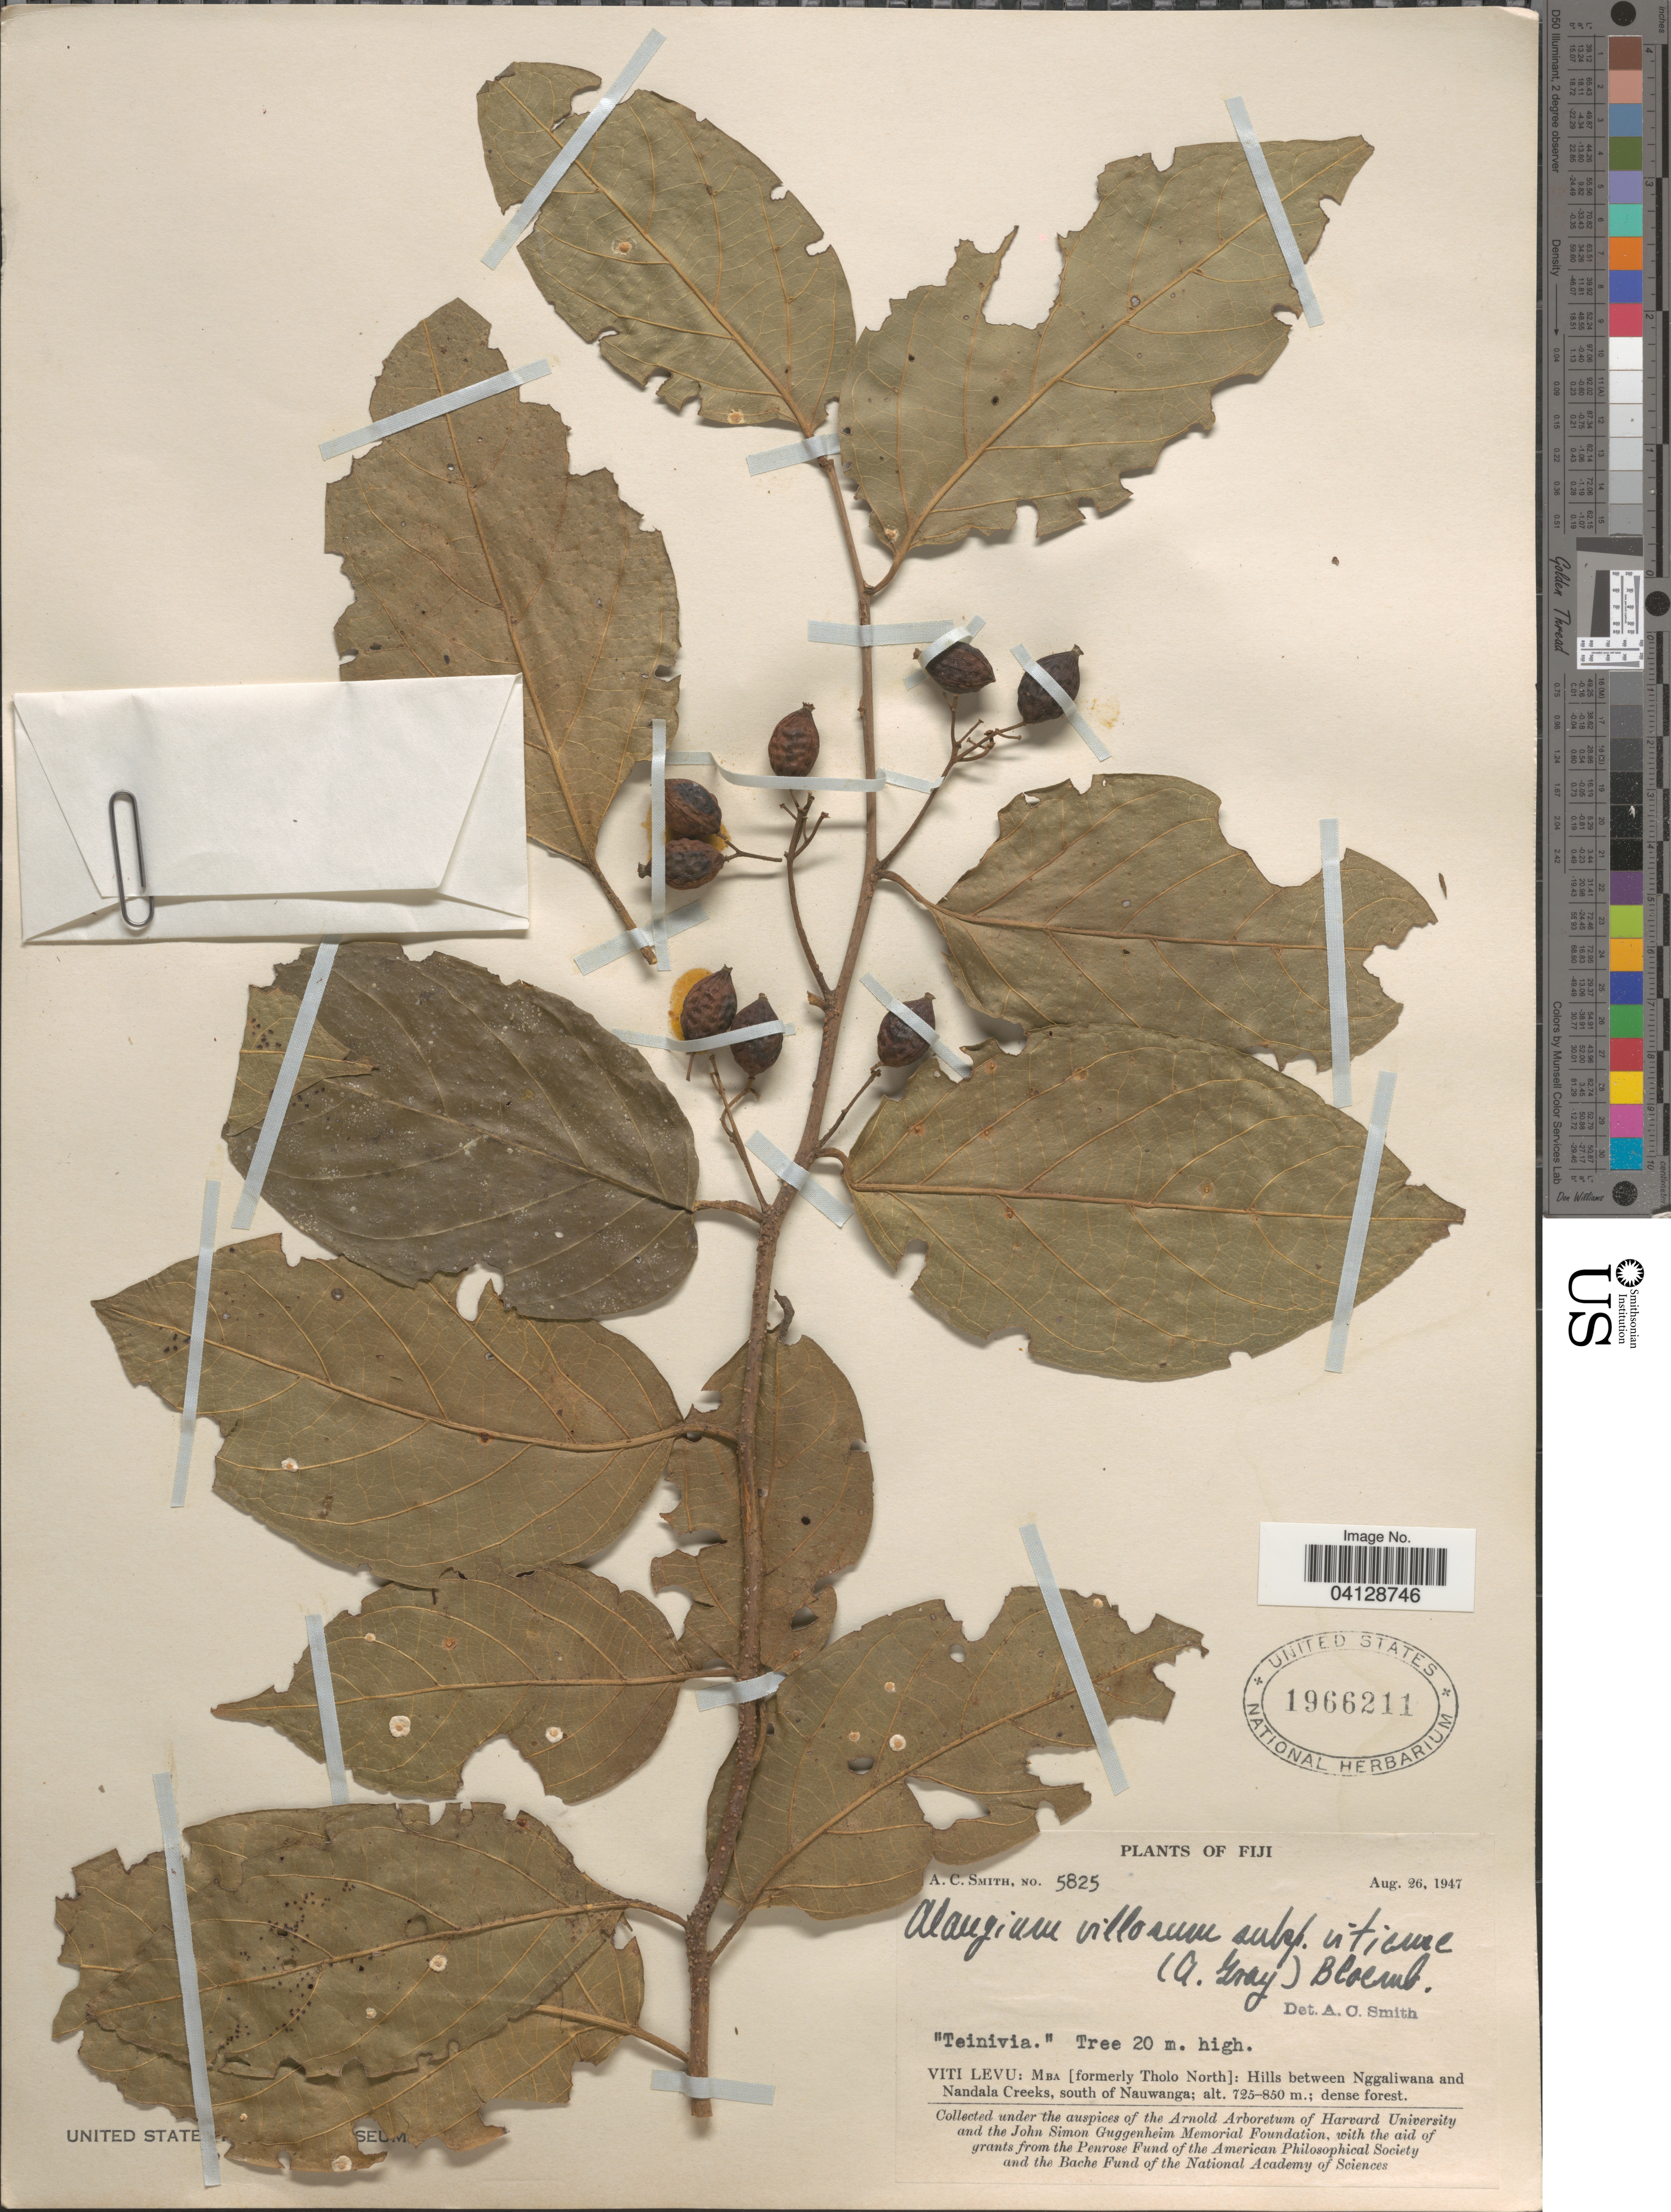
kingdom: Plantae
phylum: Tracheophyta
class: Magnoliopsida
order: Cornales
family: Cornaceae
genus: Alangium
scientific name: Alangium villosum subsp. vitiense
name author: (A. Gray) Bloemb.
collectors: A. C. Smith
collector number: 5825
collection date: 1947-08-26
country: Fiji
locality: Viti Levu: Mba [formerly Tholo North]: Hills between Nggaliwana and Nandala Creeks, south of Nauwanga.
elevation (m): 725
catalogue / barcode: US 1966211